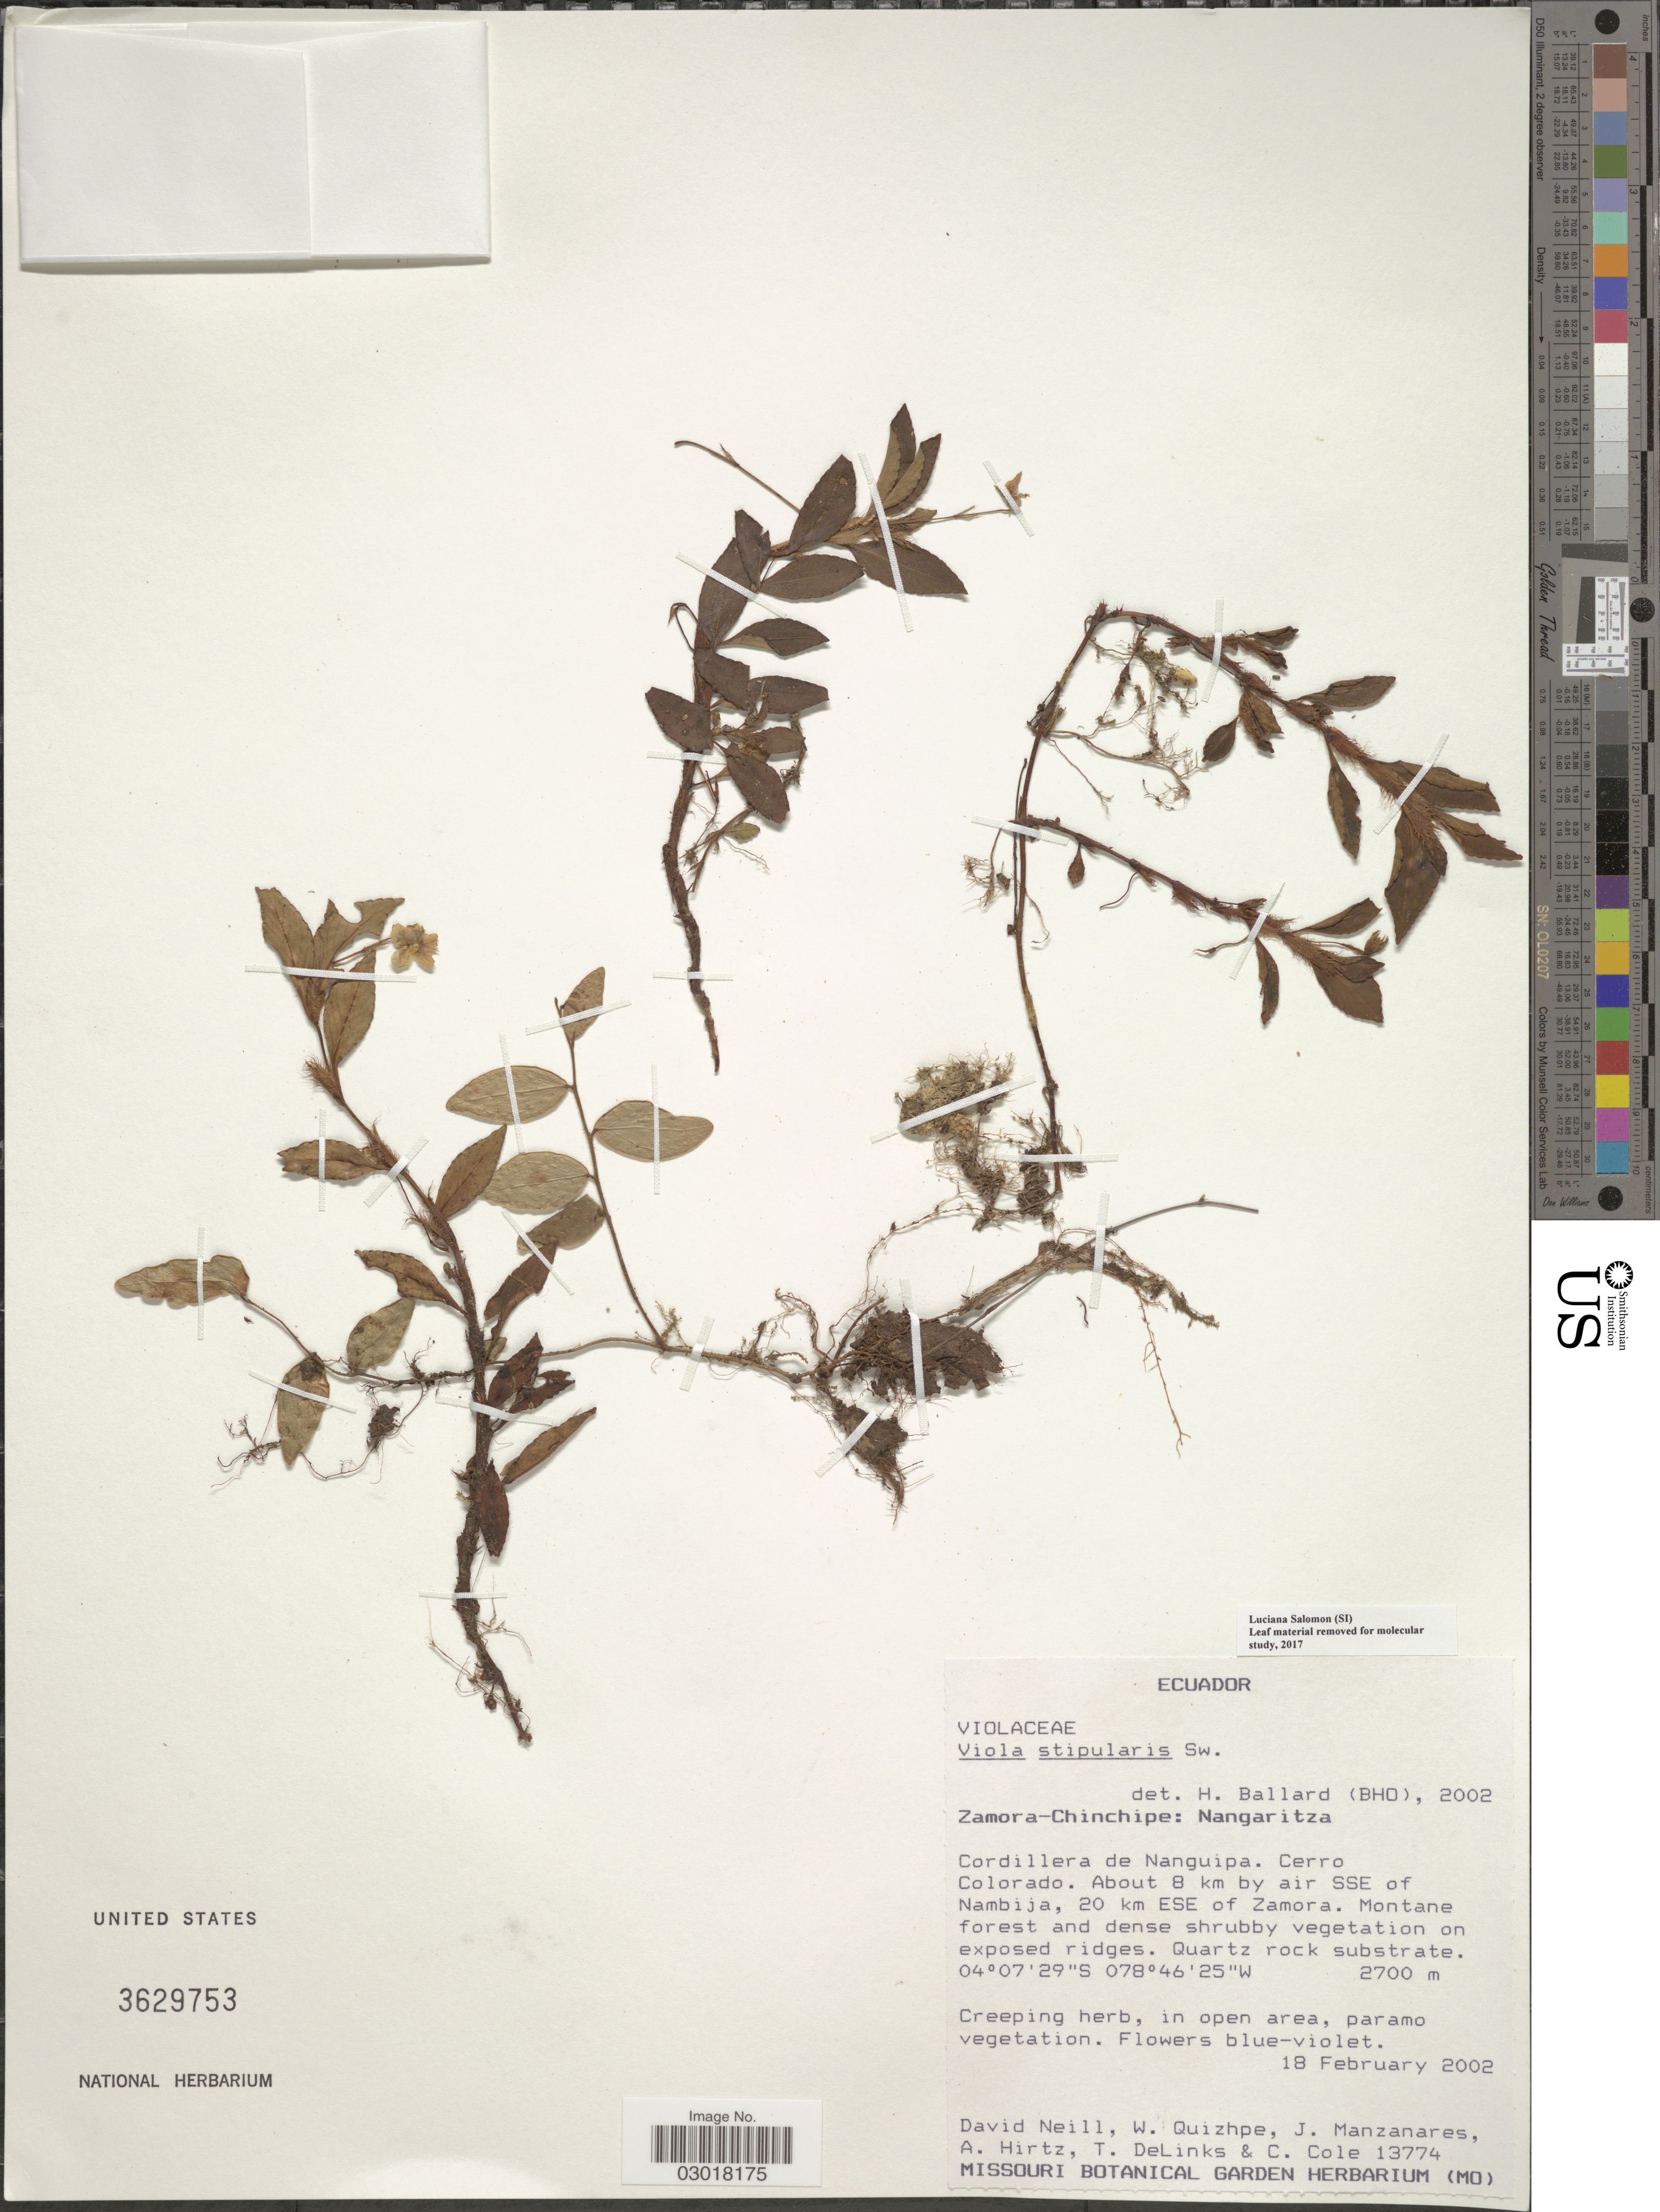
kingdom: Plantae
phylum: Tracheophyta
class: Magnoliopsida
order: Malpighiales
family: Violaceae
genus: Viola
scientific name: Viola stipularis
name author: Sw.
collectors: D. Neill, W. Quizhpe, J. Manzanares, A. Hirtz & et al.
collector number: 13774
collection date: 2002-02-18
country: Ecuador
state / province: Zamora-Chinchipe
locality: Nangaritza. Cordillera de Nanguipa. Cerro Colorado. About 8 km by air SSE of Nambija, 20 km ESE of Zamora. Montane forest and dense shrubby vegetation on exposed ridges. Quartz rock substrate.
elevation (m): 2700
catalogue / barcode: US 3629753